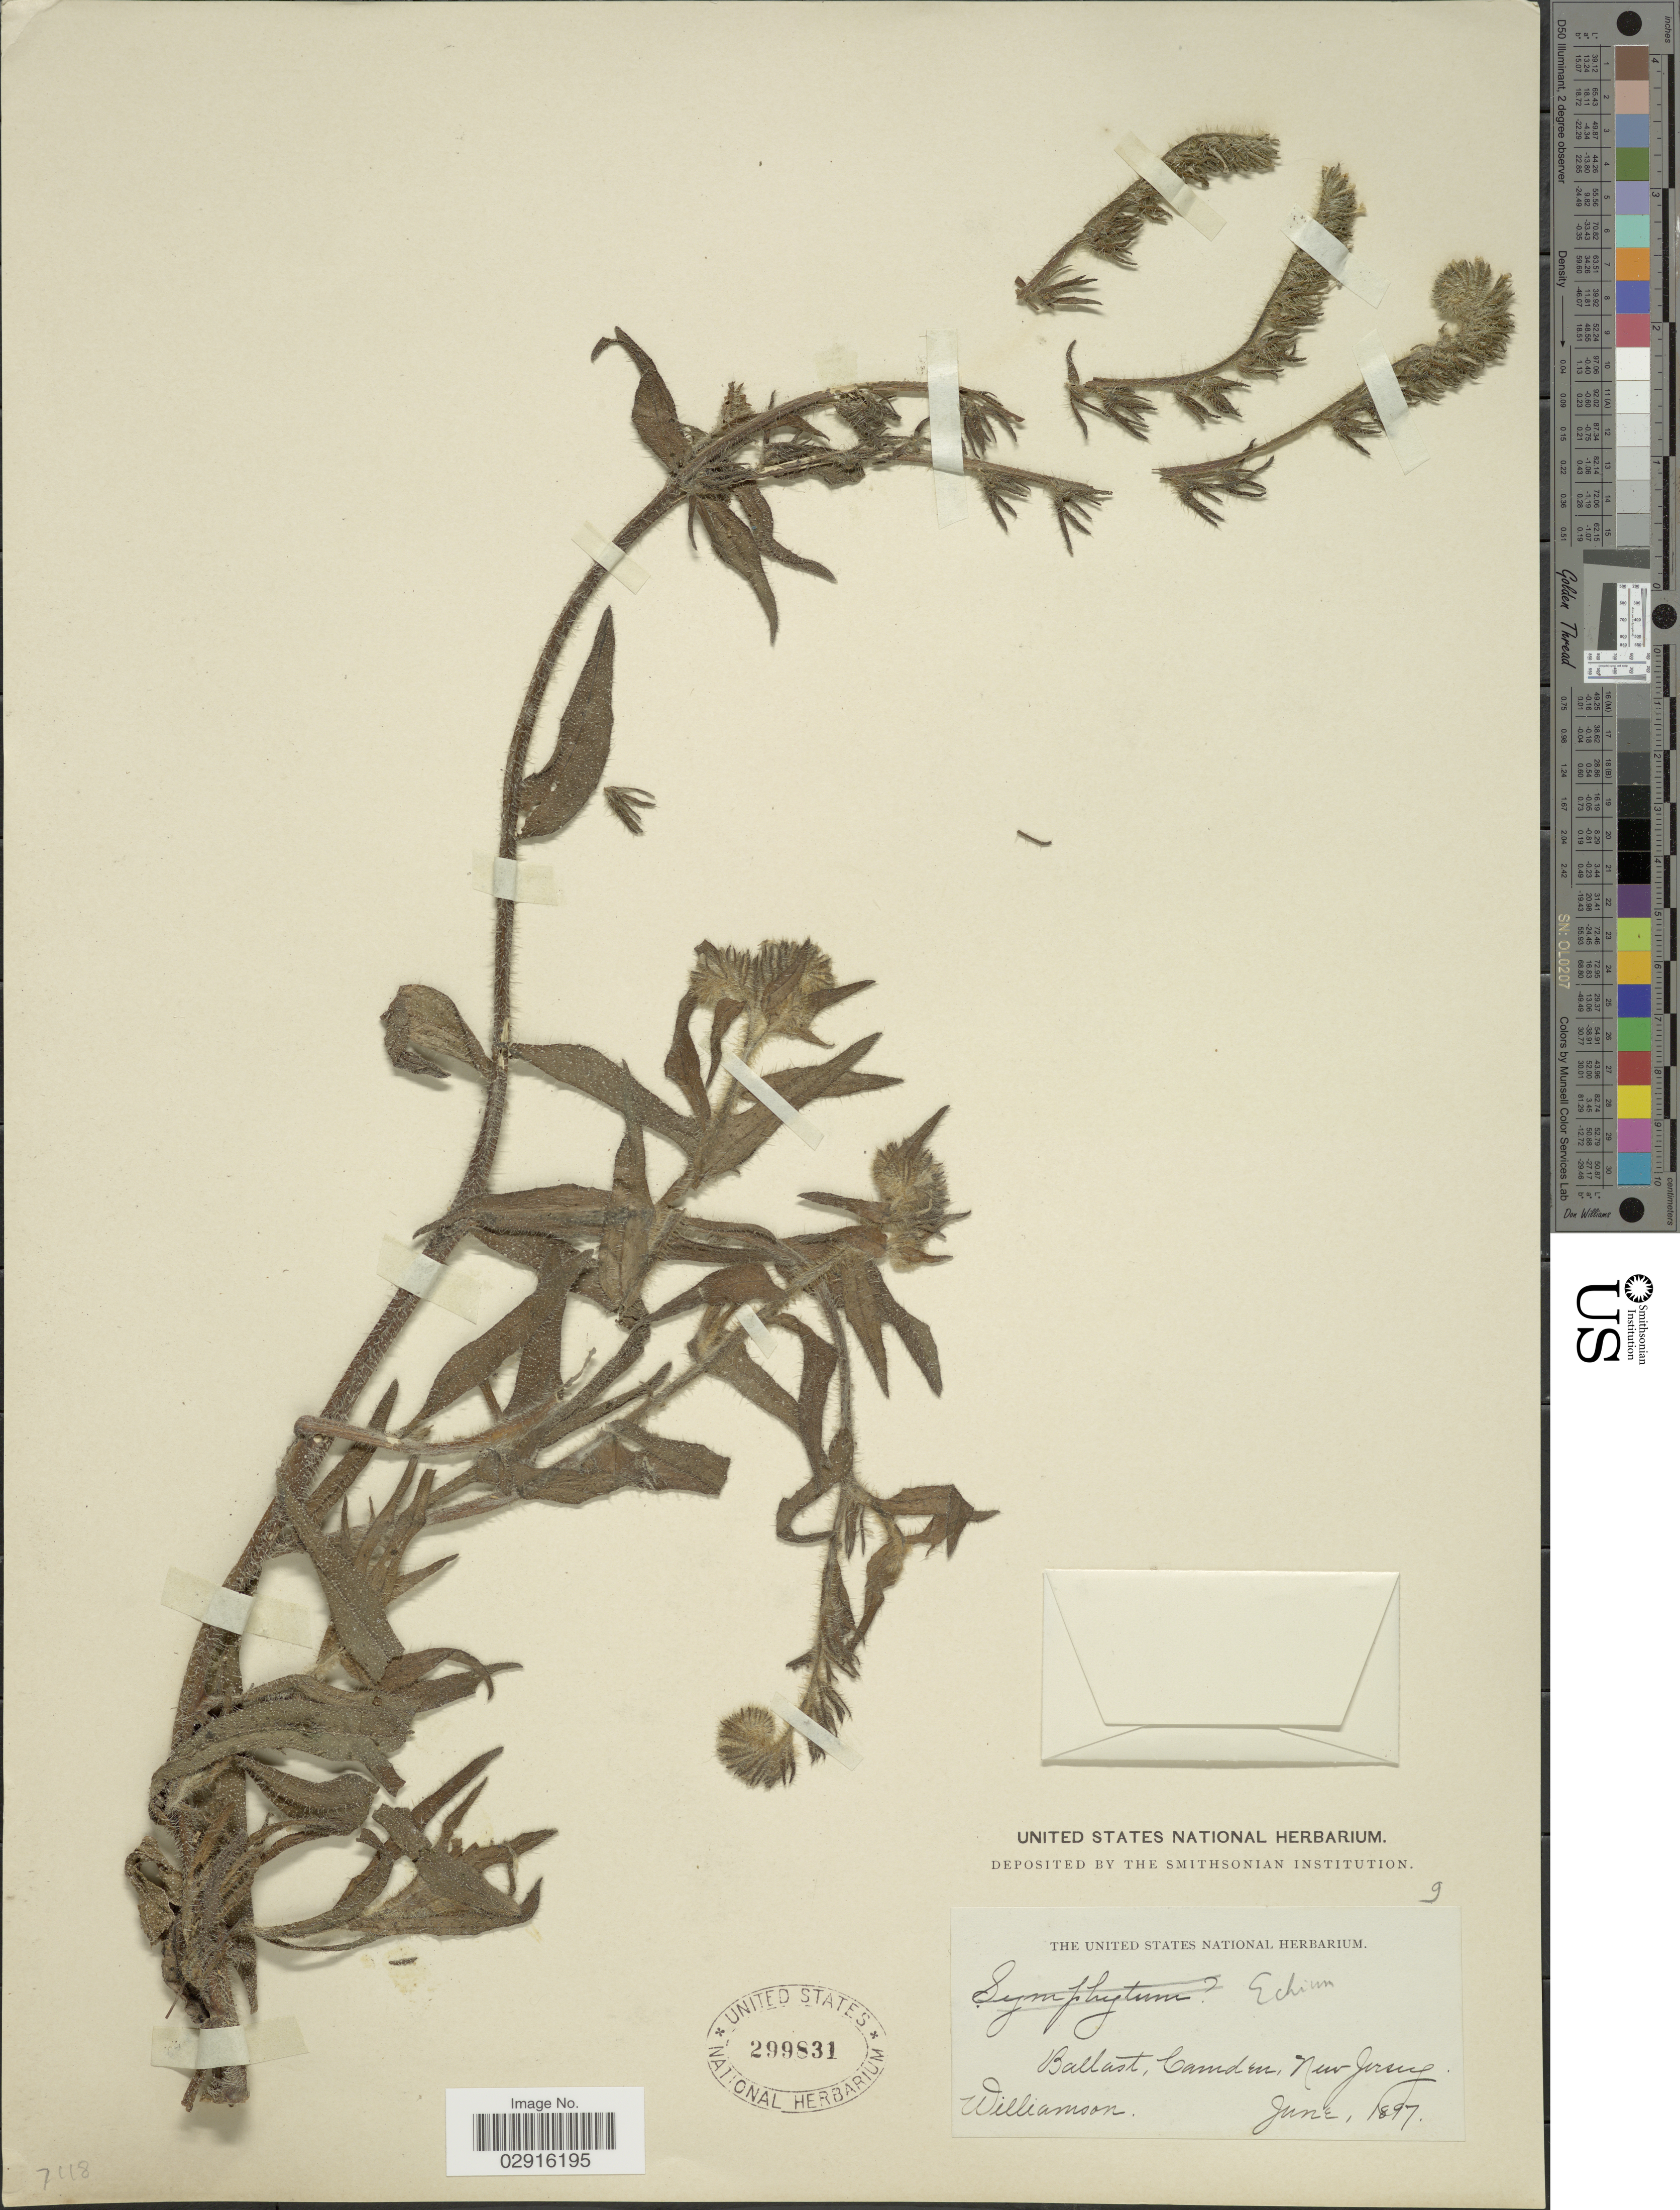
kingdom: Plantae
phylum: Tracheophyta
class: Magnoliopsida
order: Boraginales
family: Boraginaceae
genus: Echium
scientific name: Echium vulgare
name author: L.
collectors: Williamson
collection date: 1897-06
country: United States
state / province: New Jersey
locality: Ballast, Camden, New Jersey.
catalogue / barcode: US 299831